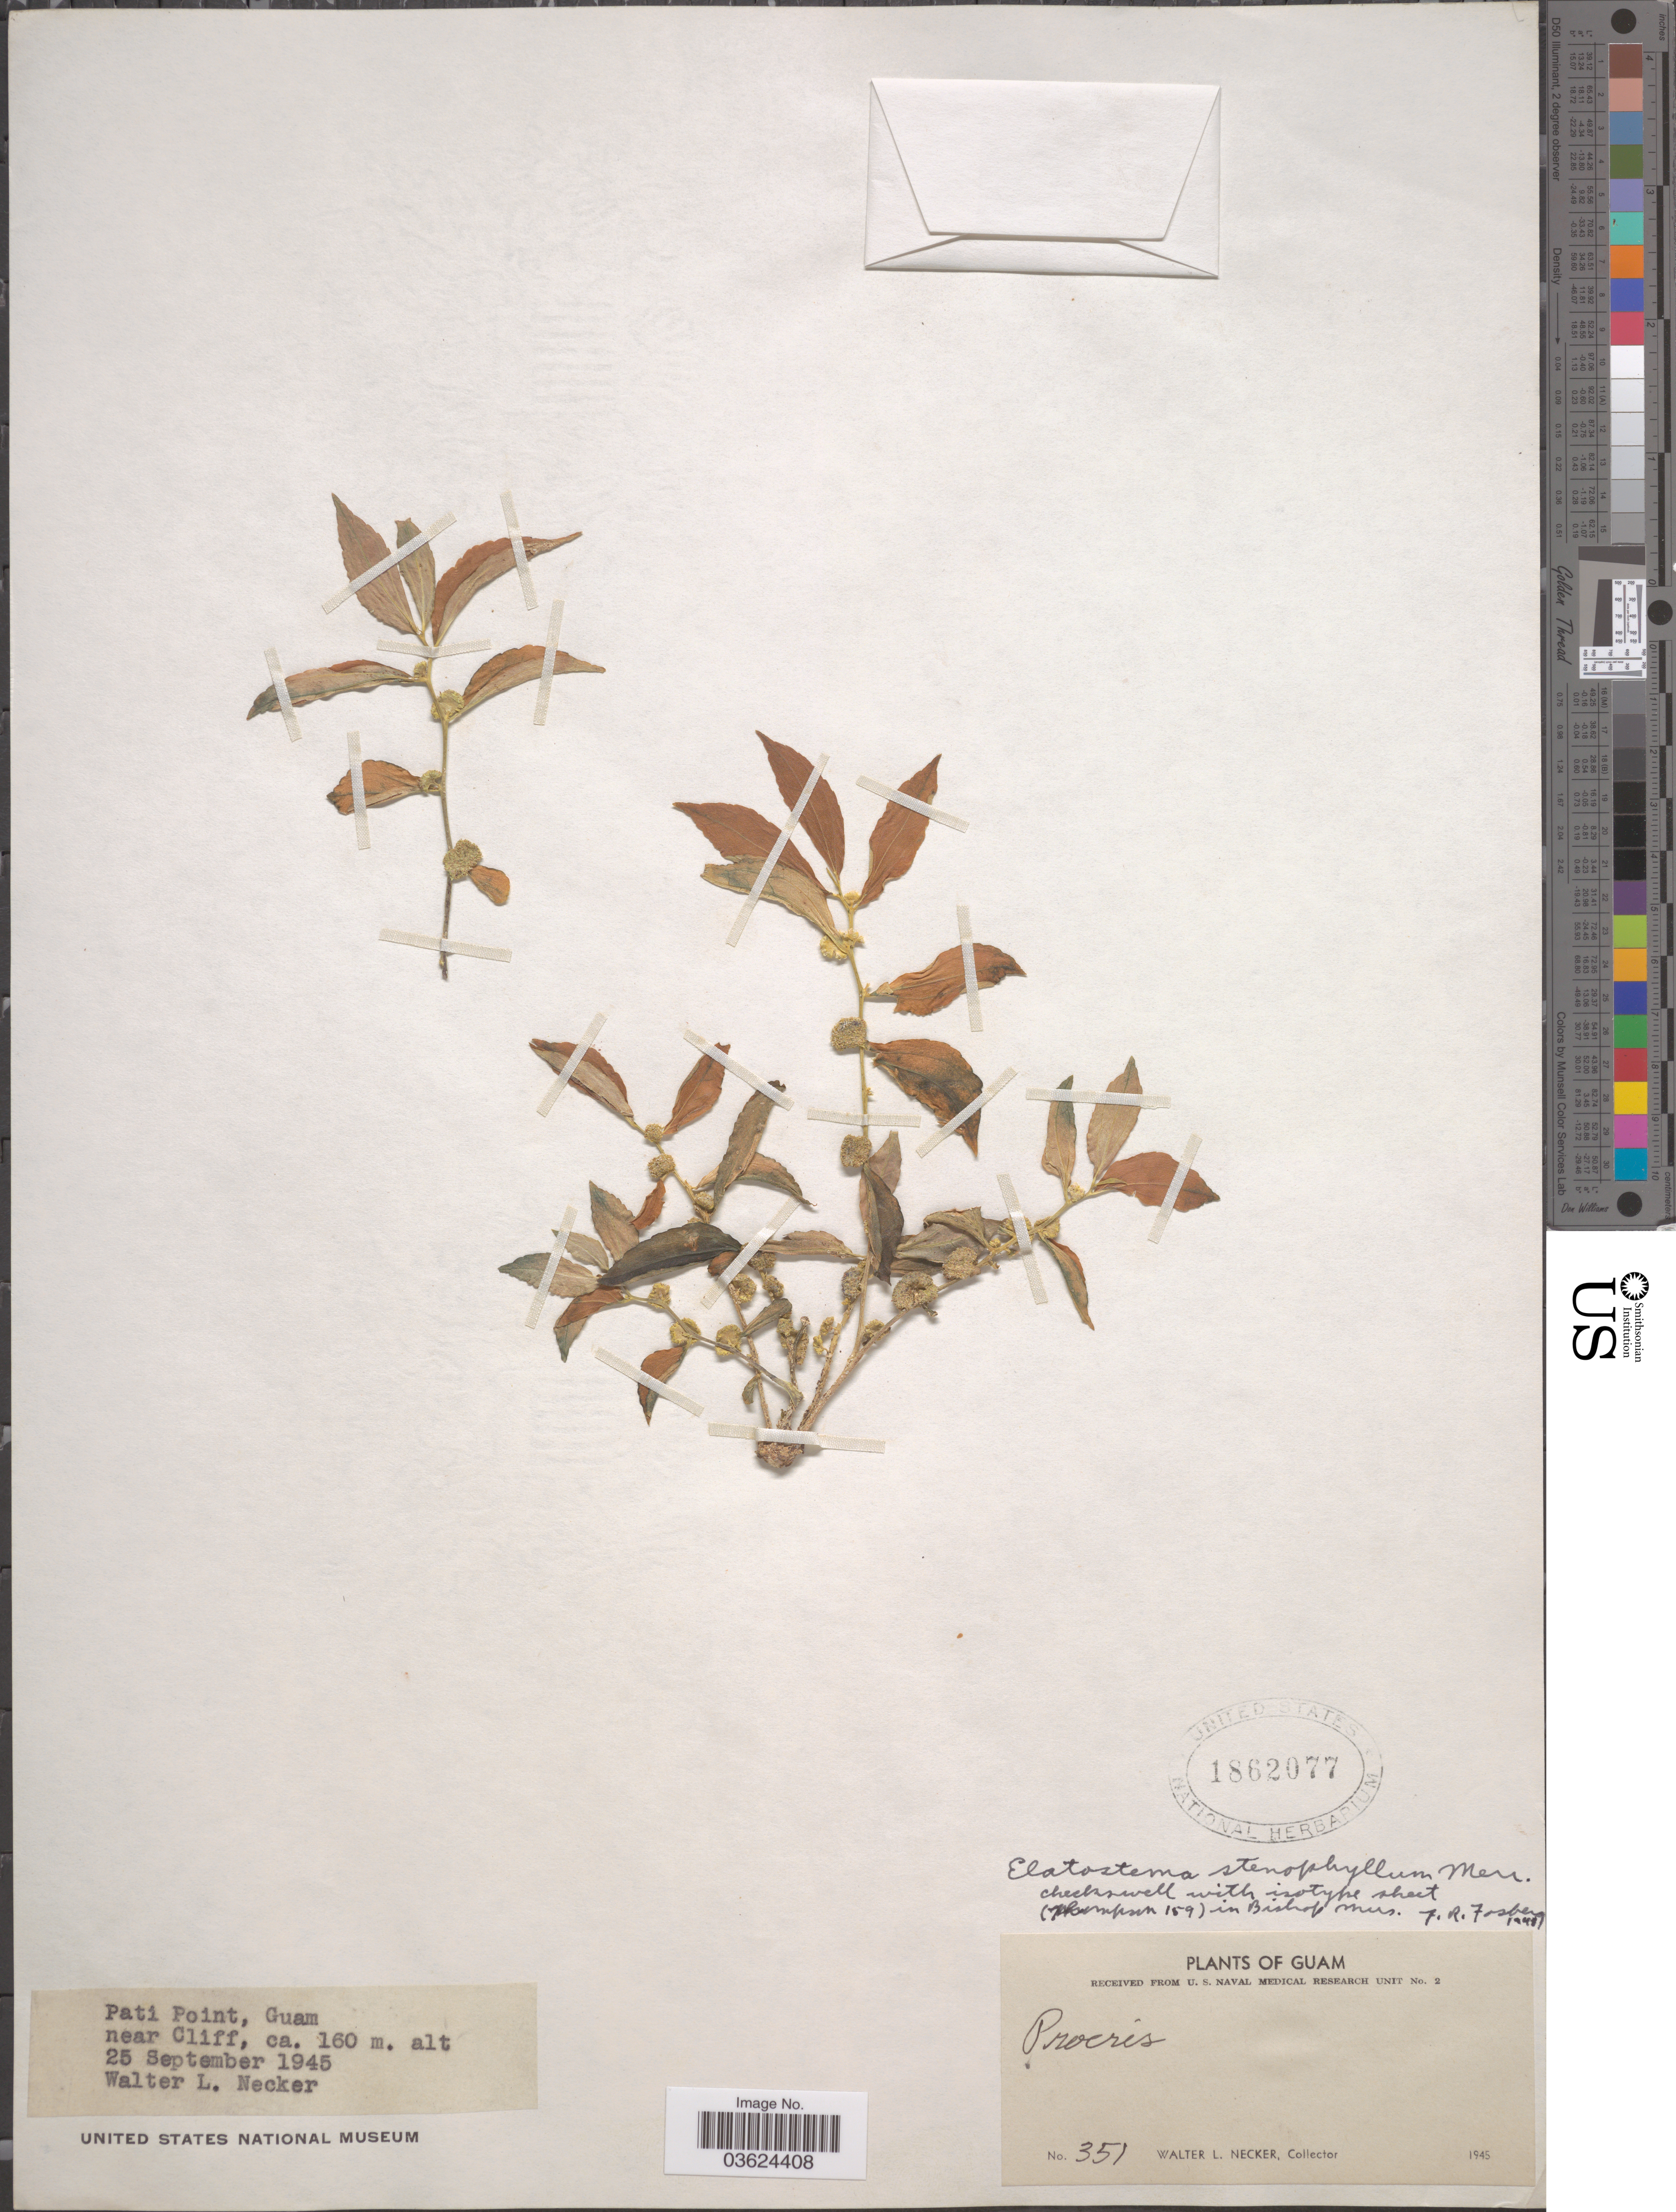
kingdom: Plantae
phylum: Tracheophyta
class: Magnoliopsida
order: Rosales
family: Urticaceae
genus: Elatostema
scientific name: Elatostema stenophyllum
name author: Merr.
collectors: W. L. Necker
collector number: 351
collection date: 1945-09-25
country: Guam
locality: Pati Point, near Cliff.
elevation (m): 160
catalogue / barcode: US 1862077